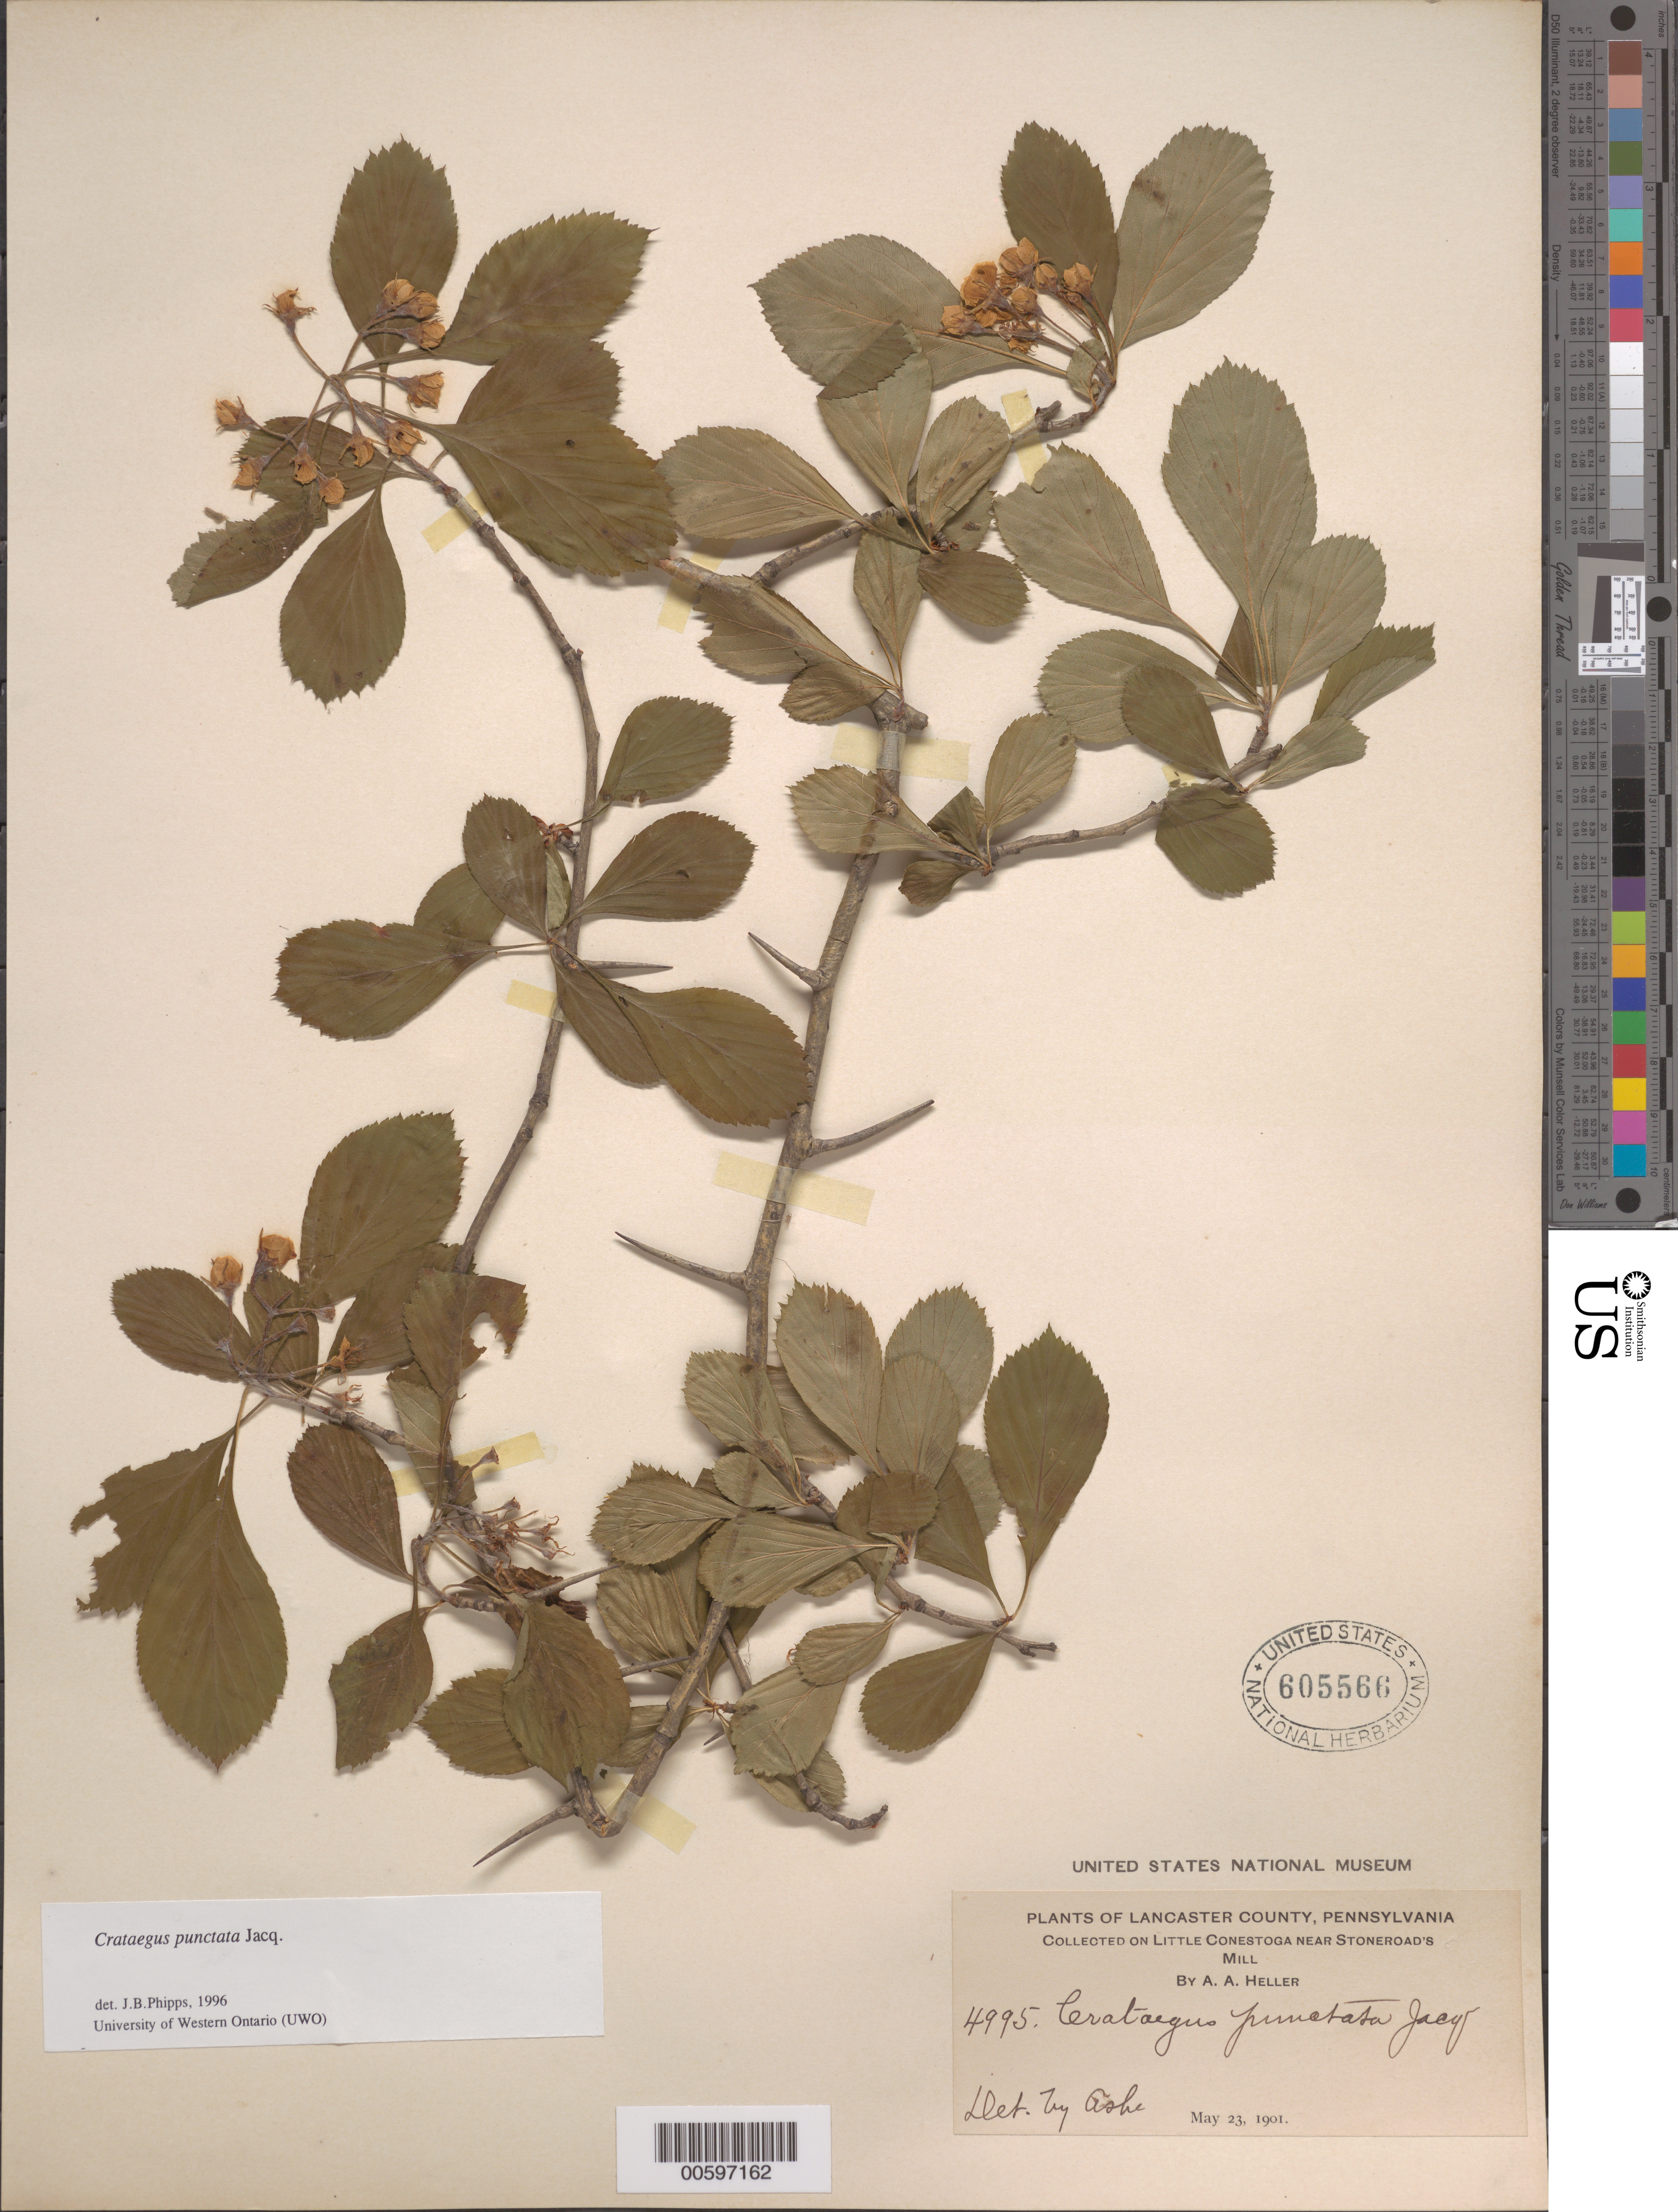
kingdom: Plantae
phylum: Tracheophyta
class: Magnoliopsida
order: Rosales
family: Rosaceae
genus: Crataegus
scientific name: Crataegus punctata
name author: Jacq.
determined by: Ashe, --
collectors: A. A. Heller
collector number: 4995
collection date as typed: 23 May 1901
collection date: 1901-05-23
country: United States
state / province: Pennsylvania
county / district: Lancaster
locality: On Little Conestoga near Stoneroad's Mill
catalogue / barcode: US 605566